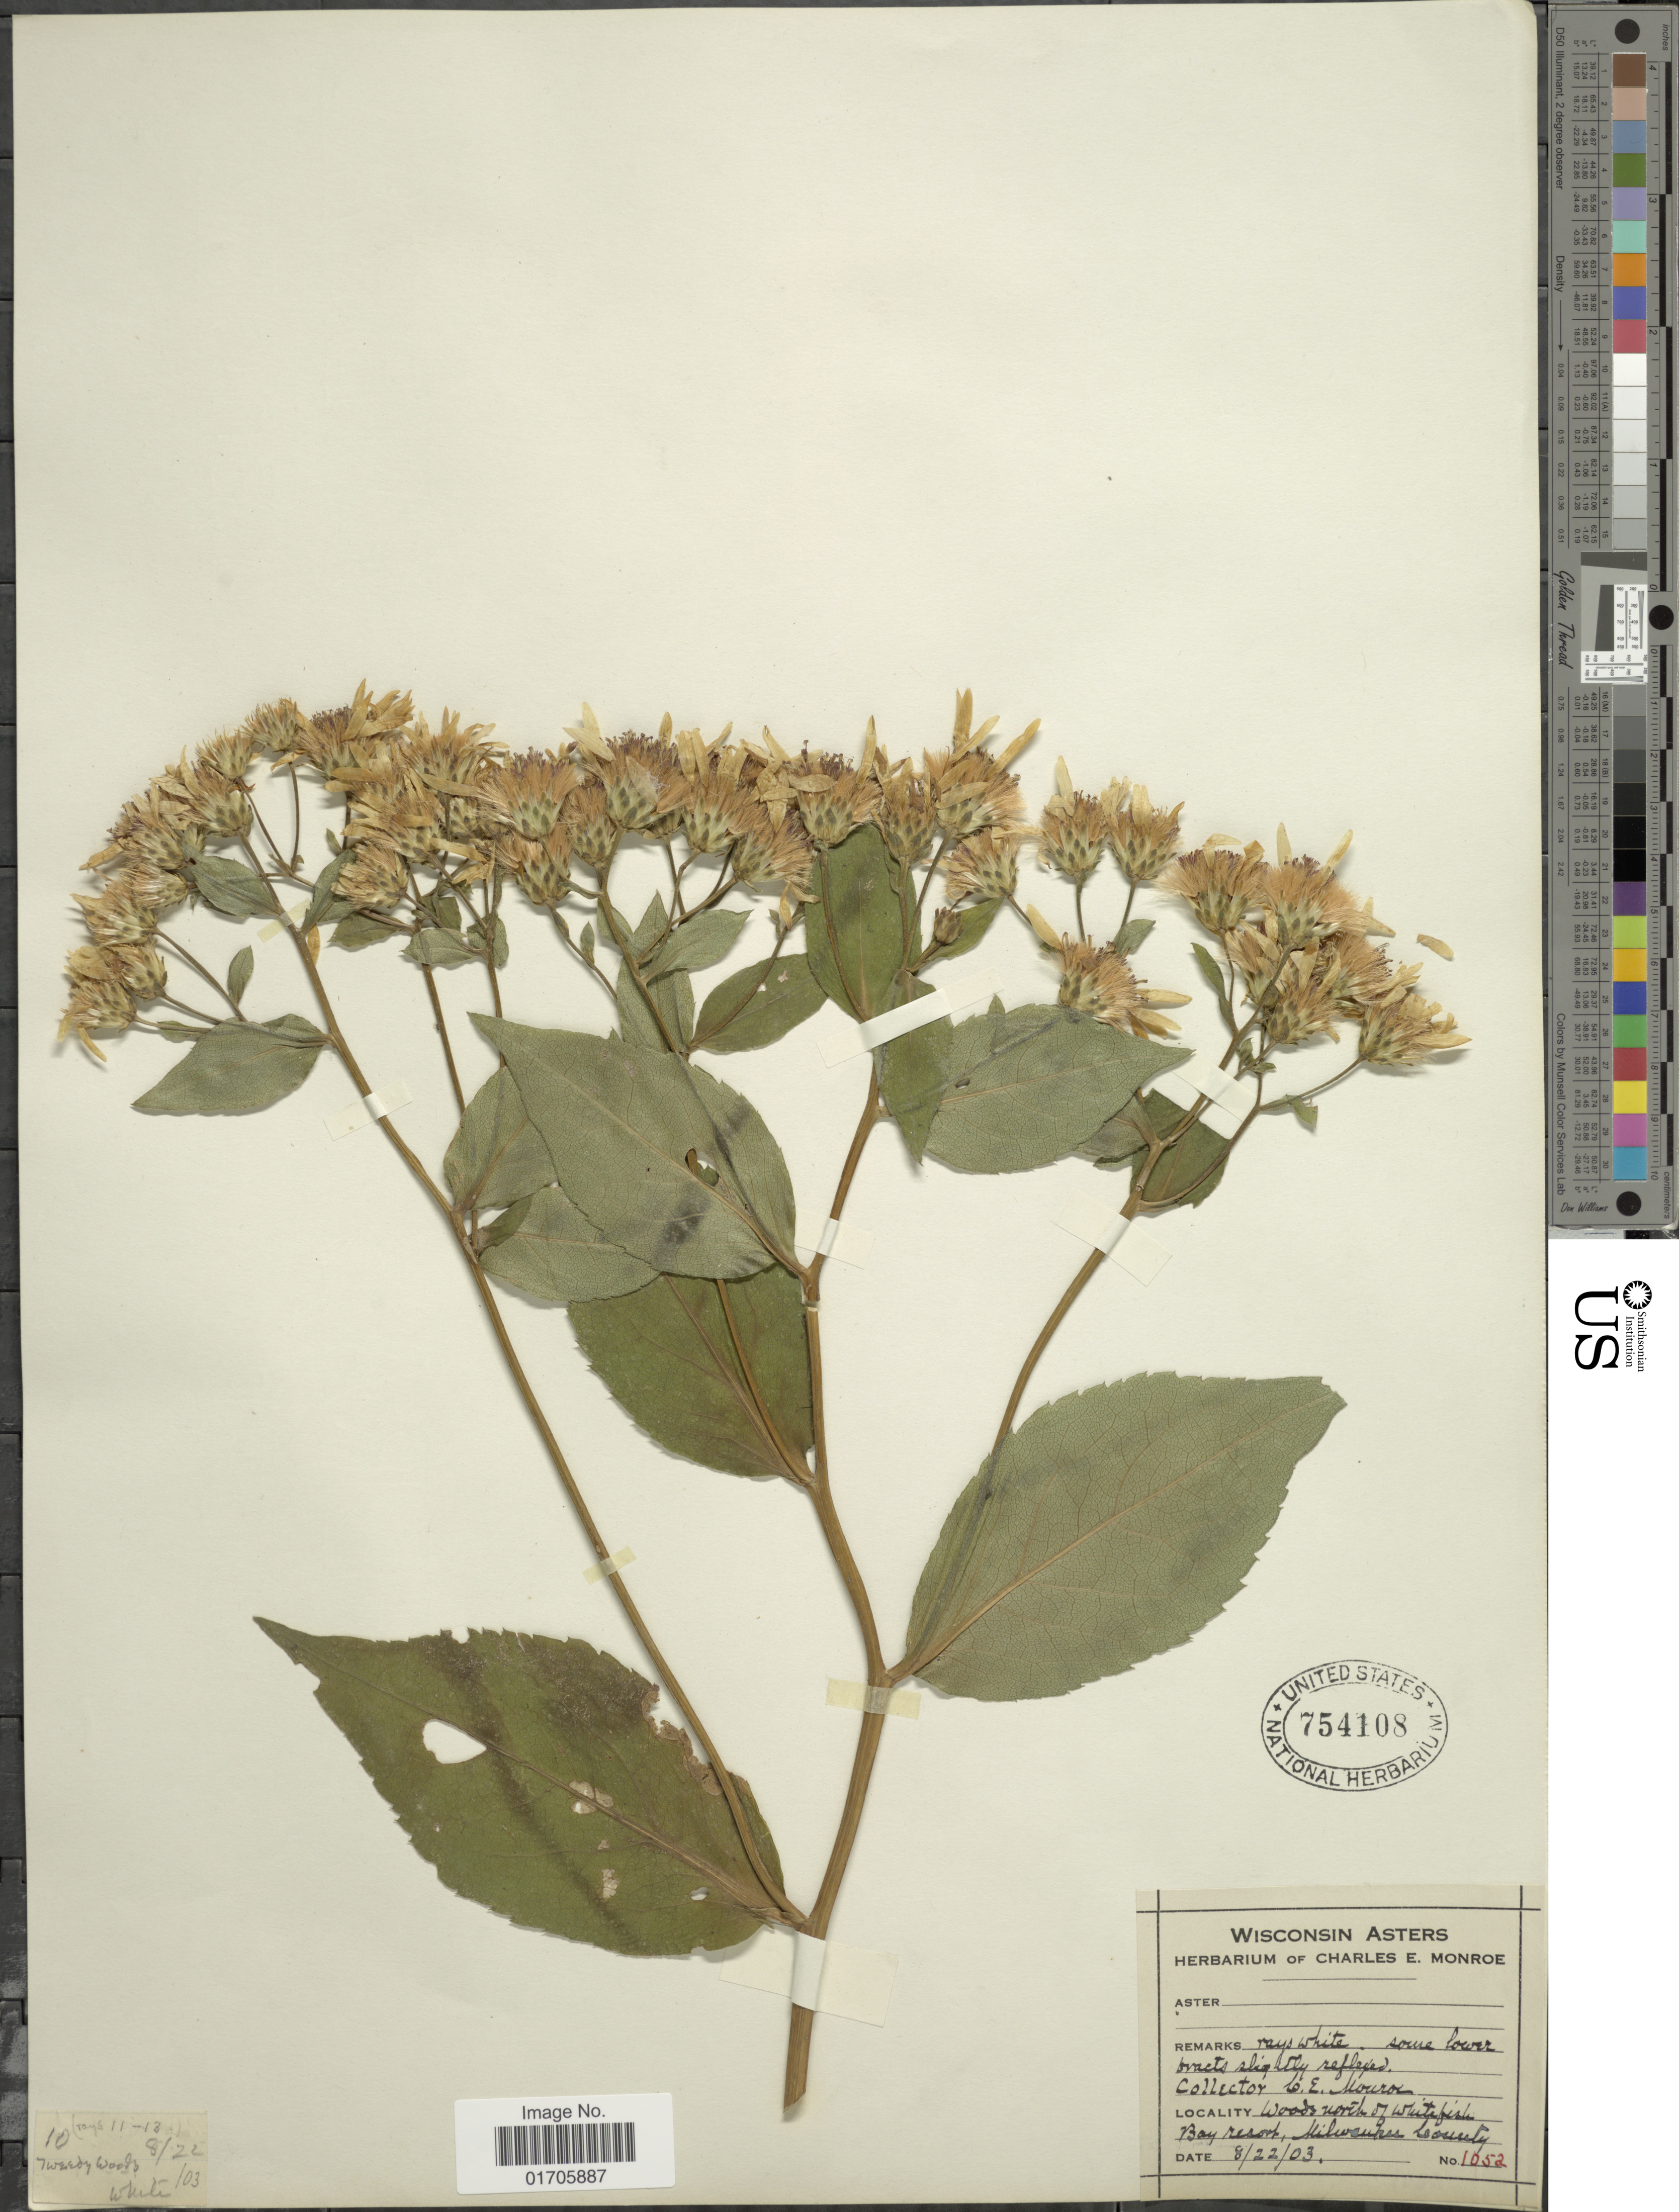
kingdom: Plantae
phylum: Tracheophyta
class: Magnoliopsida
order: Asterales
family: Asteraceae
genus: Eurybia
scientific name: Eurybia macrophylla var. pinguifolia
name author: (E.S. Burgess) G. Wilh. & Rericha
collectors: C. Monroe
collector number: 1052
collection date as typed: Transcribed d/m/y: 22/8/3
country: United States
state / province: Wisconsin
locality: Wisconsin Asters. Woods north of Whitefish Bay resort, Milwaukee County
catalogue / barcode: US 754108